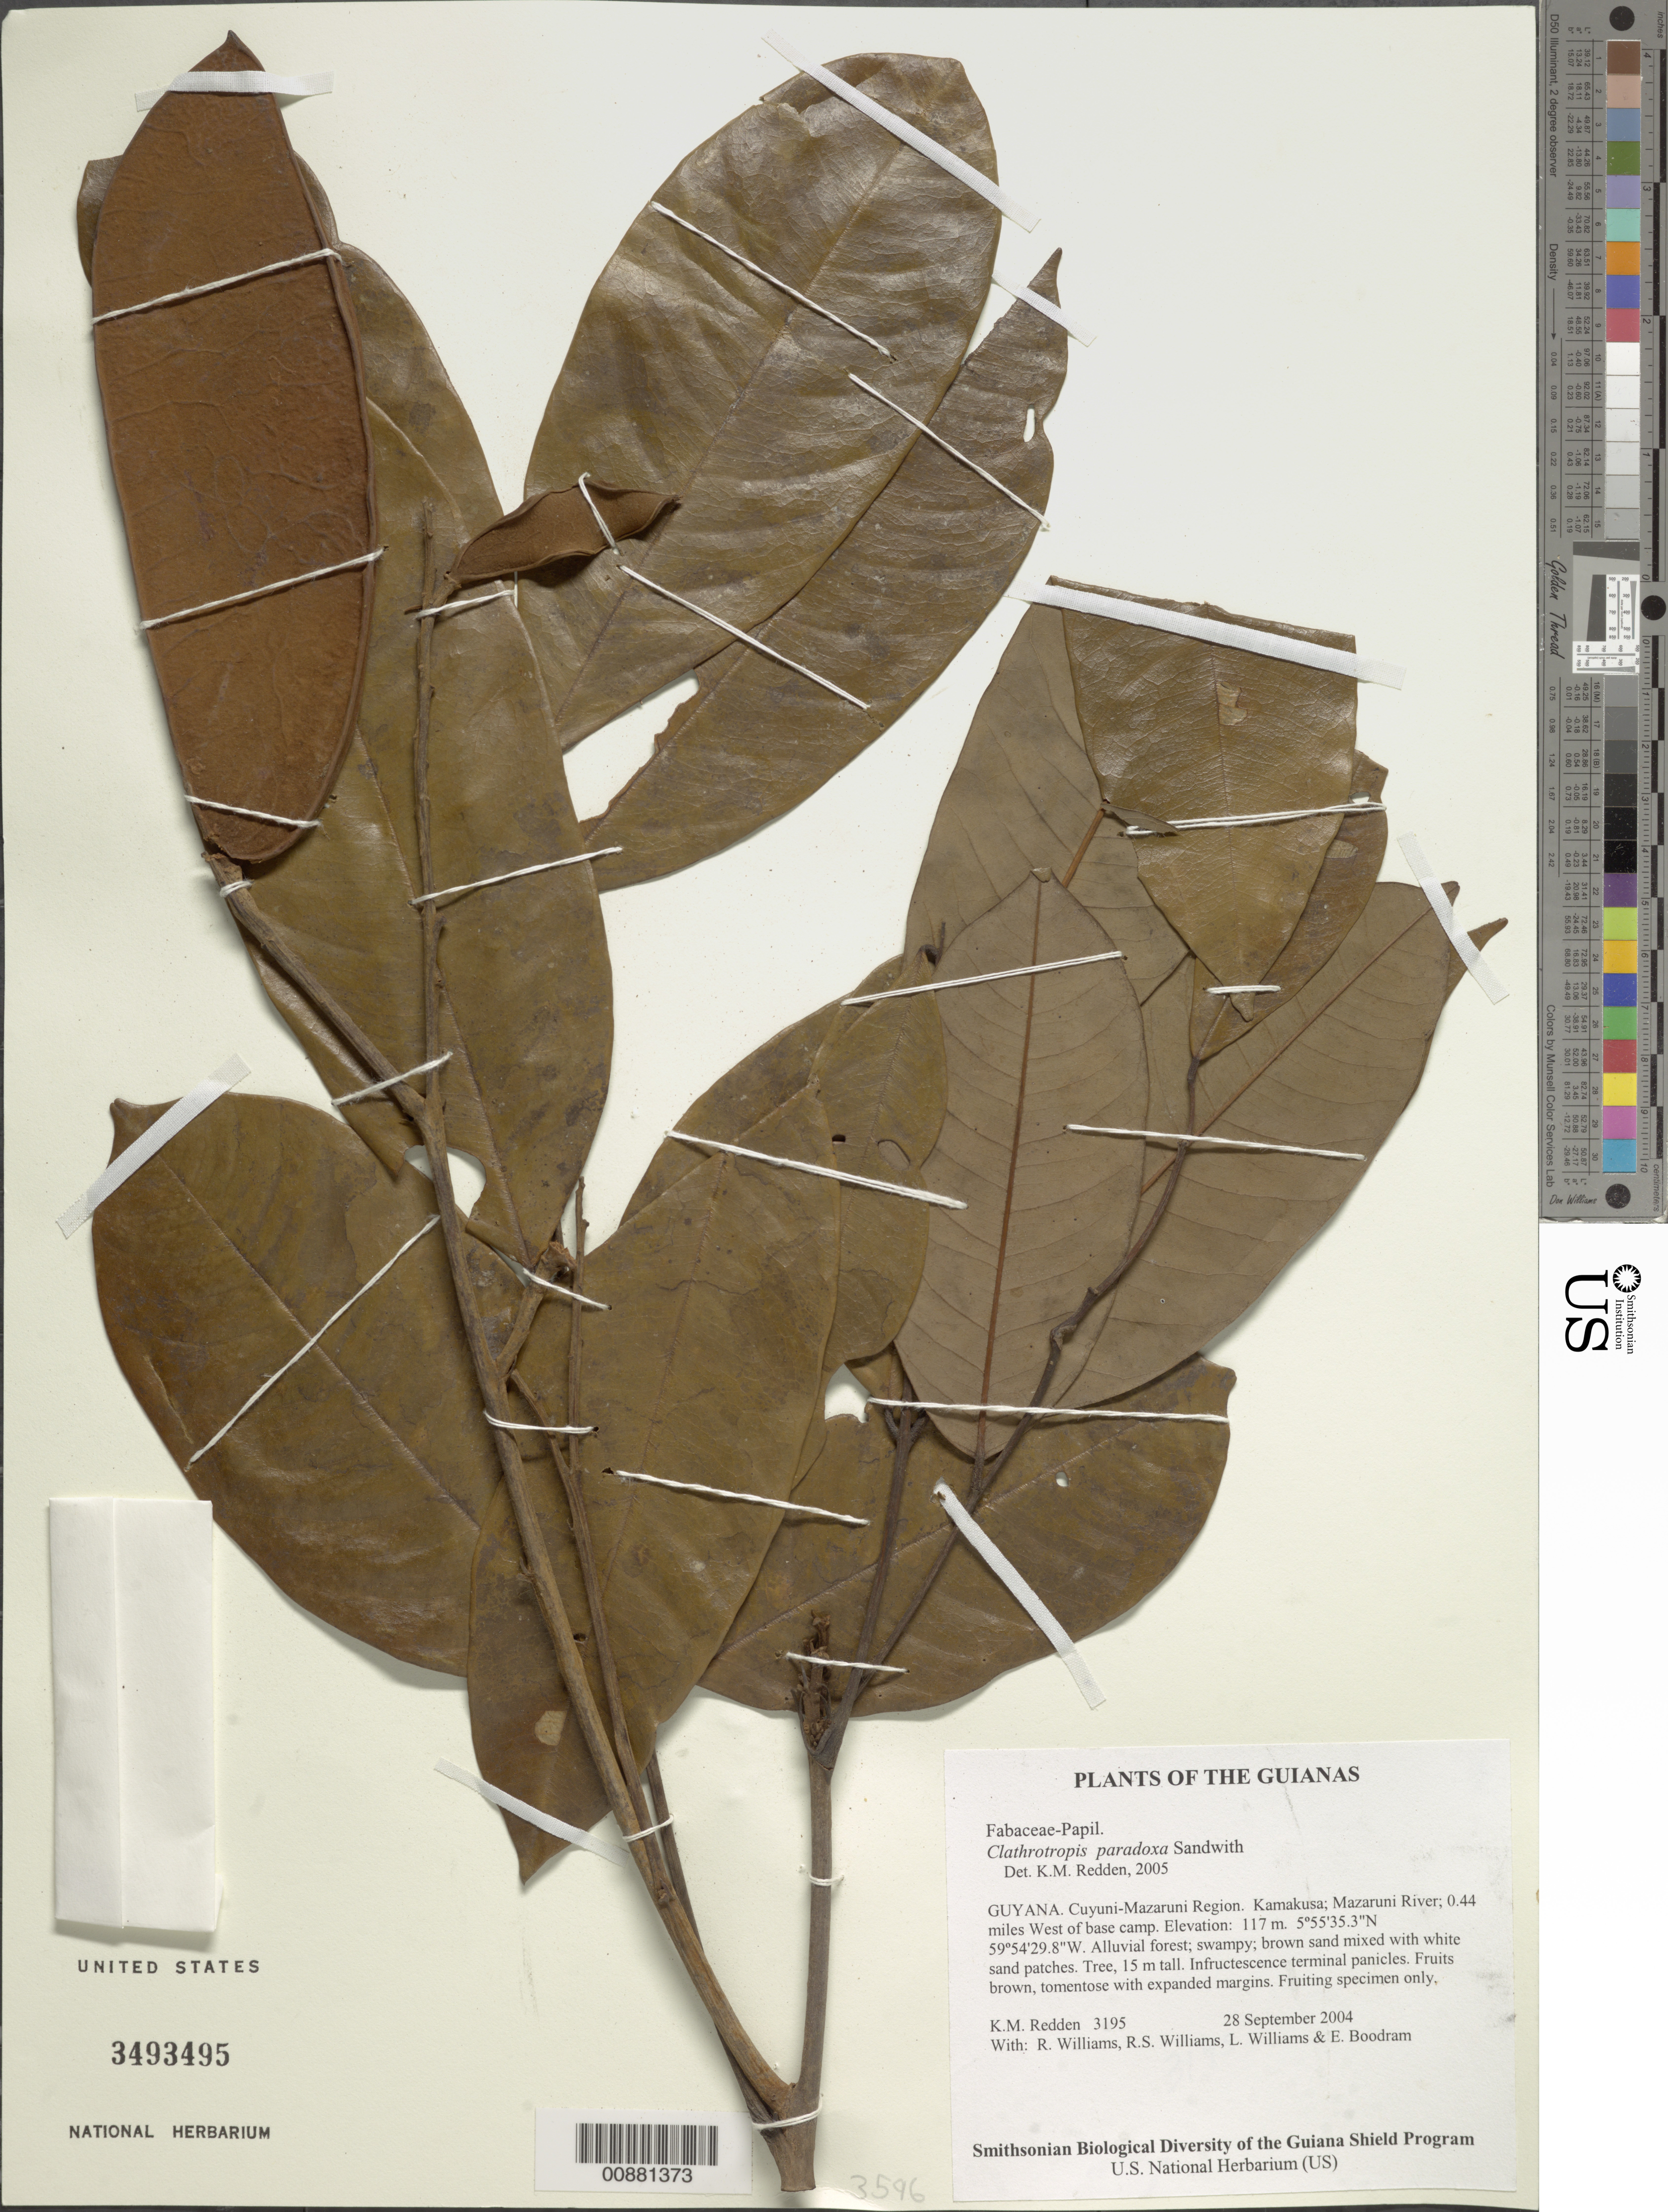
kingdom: Plantae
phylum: Tracheophyta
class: Magnoliopsida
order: Fabales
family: Fabaceae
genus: Clathrotropis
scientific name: Clathrotropis paradoxa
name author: Sandwith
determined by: Redden, K. M.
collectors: K. M. Redden, R. Williams, R. S. Williams, L. Williams & E. Boodram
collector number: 3195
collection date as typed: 28 September 2004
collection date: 2004-09-28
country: Guyana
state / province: Cuyuni-Mazaruni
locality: Kamakusa; Mazaruni River; 0.44 miles West of base camp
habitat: Alluvial forest; swampy; brown sand mixed with white sand patches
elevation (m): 117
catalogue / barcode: US 3493495